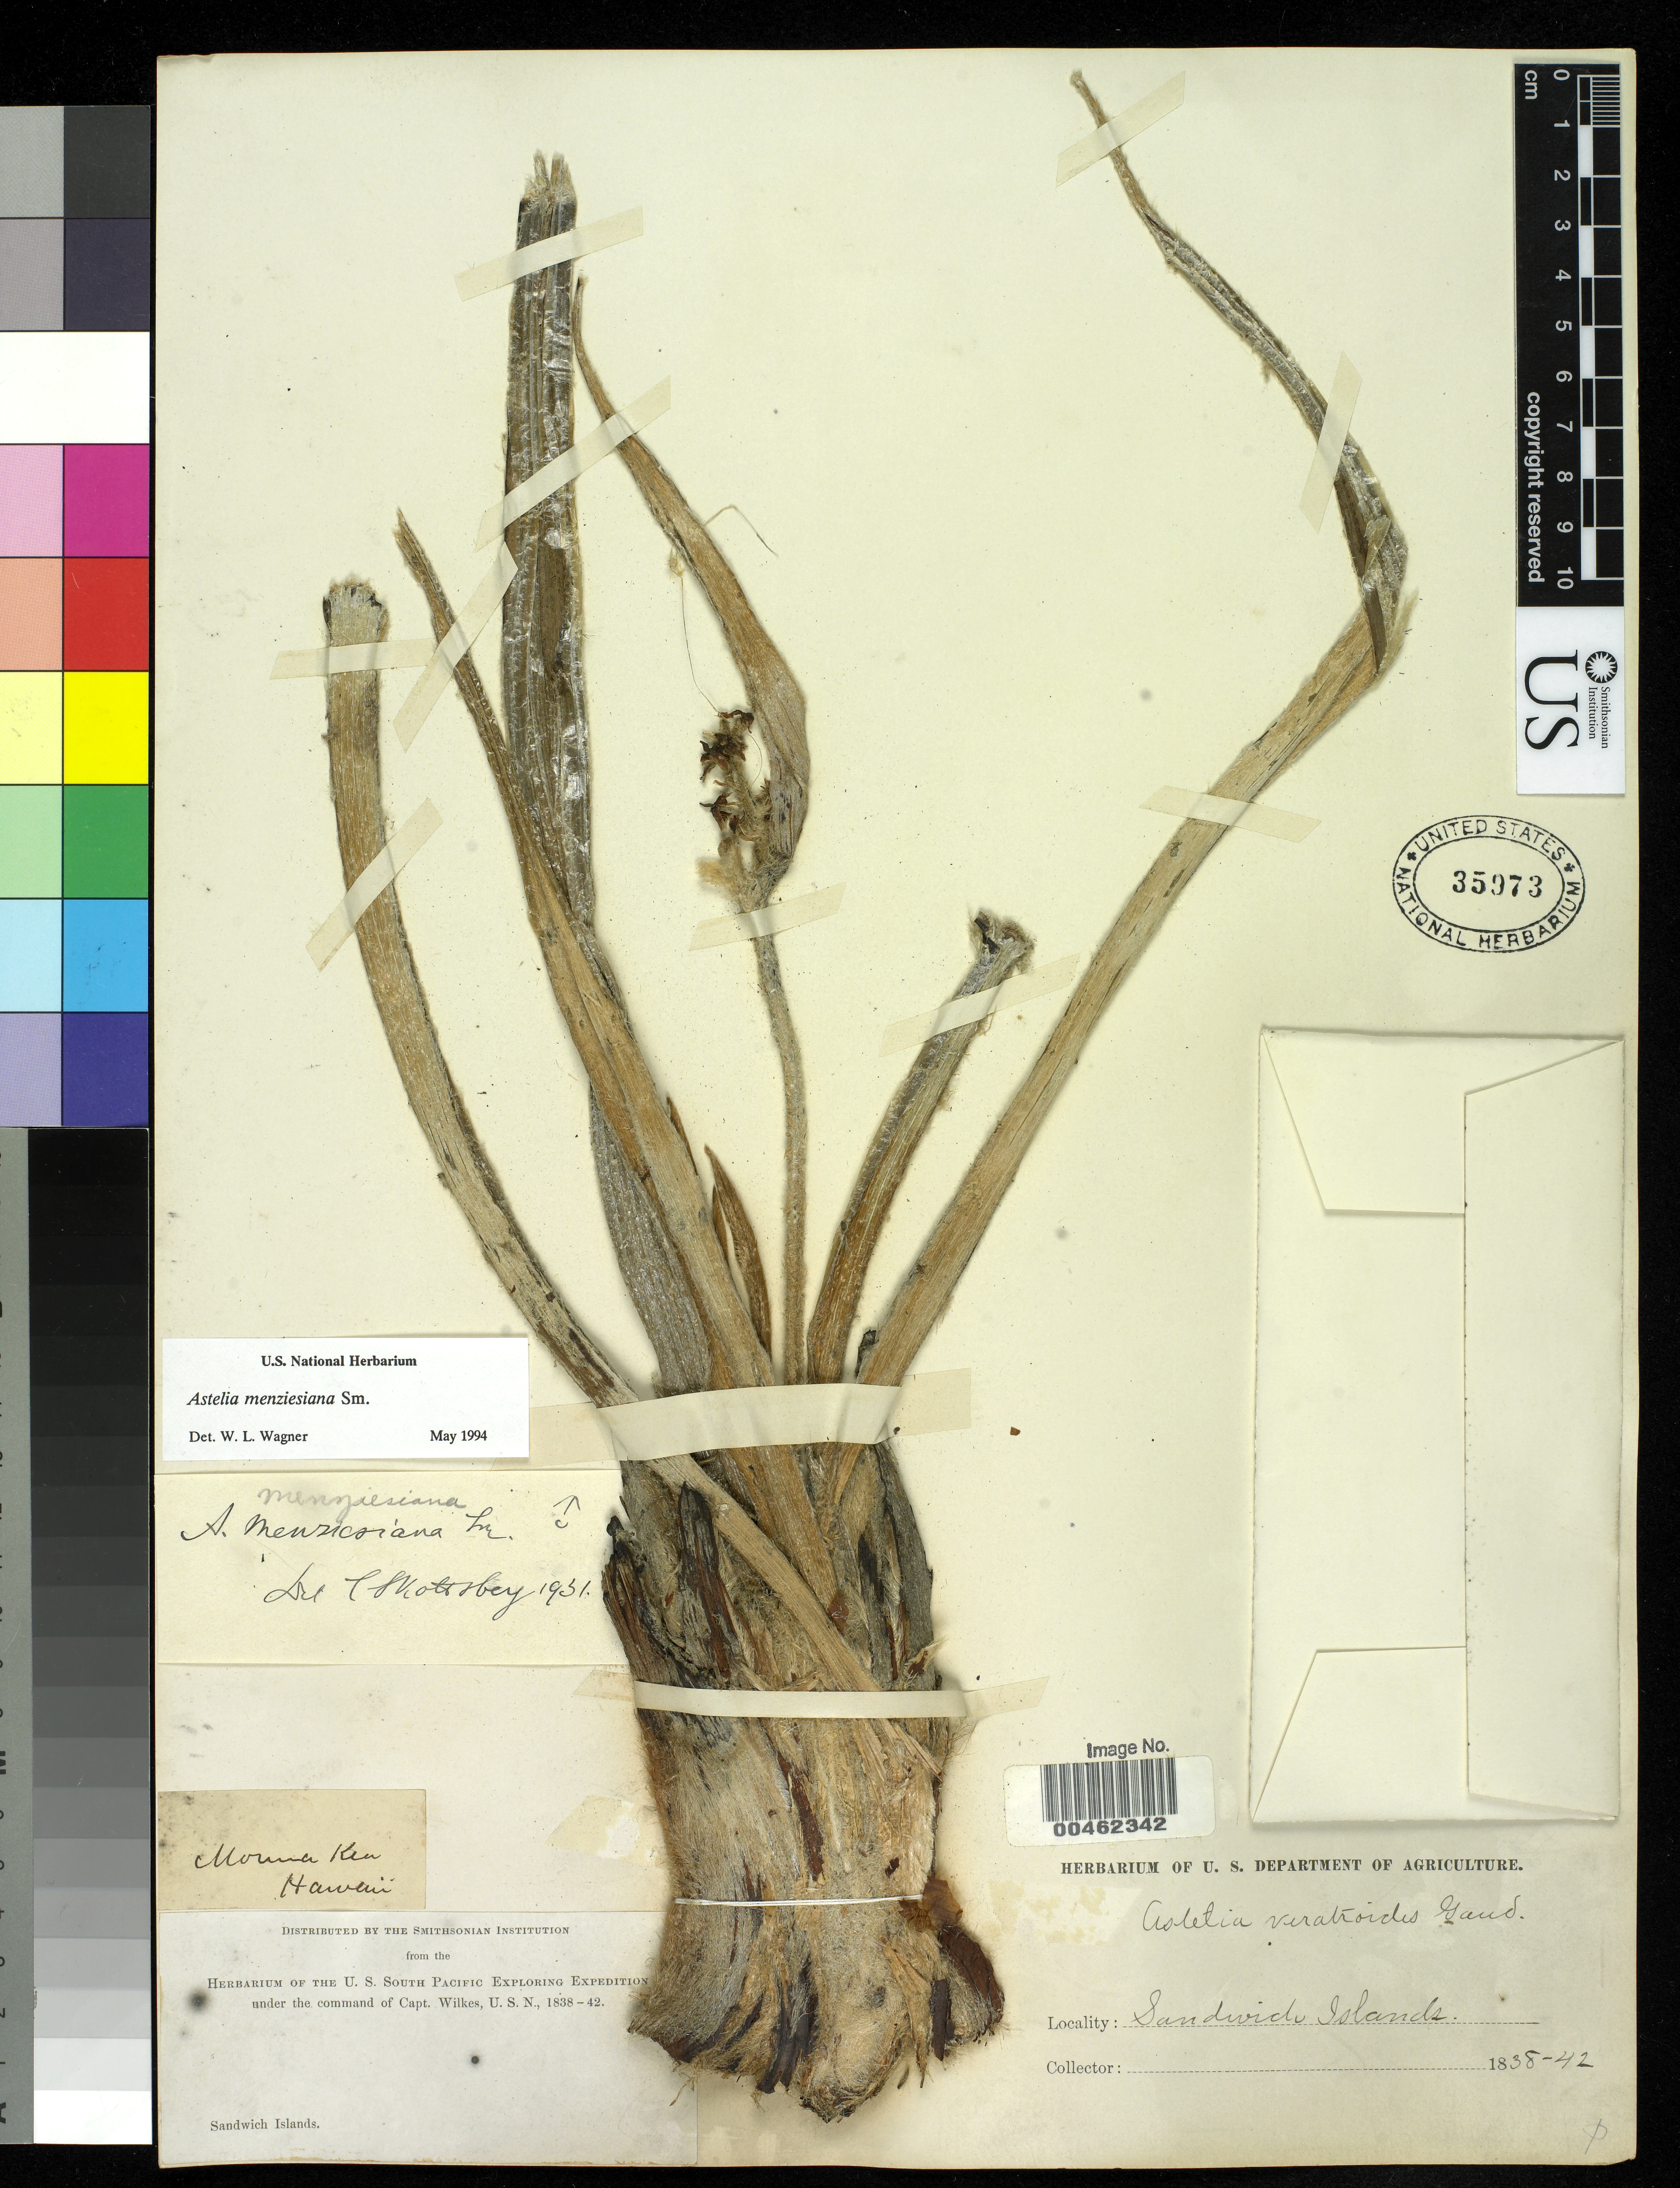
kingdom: Plantae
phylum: Tracheophyta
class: Liliopsida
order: Asparagales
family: Asteliaceae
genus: Astelia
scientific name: Astelia menziesiana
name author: Sm.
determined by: Wagner, W. L., (BOT), Smithsonian Institution - National Museum of Natural History (UNITED STATES)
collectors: Wilkes Explor. Exped.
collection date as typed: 1838 to -- --- 1842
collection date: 1838/1842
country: United States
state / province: Hawaii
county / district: Hawaii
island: Hawaii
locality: Mouna Kea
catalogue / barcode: US 35973